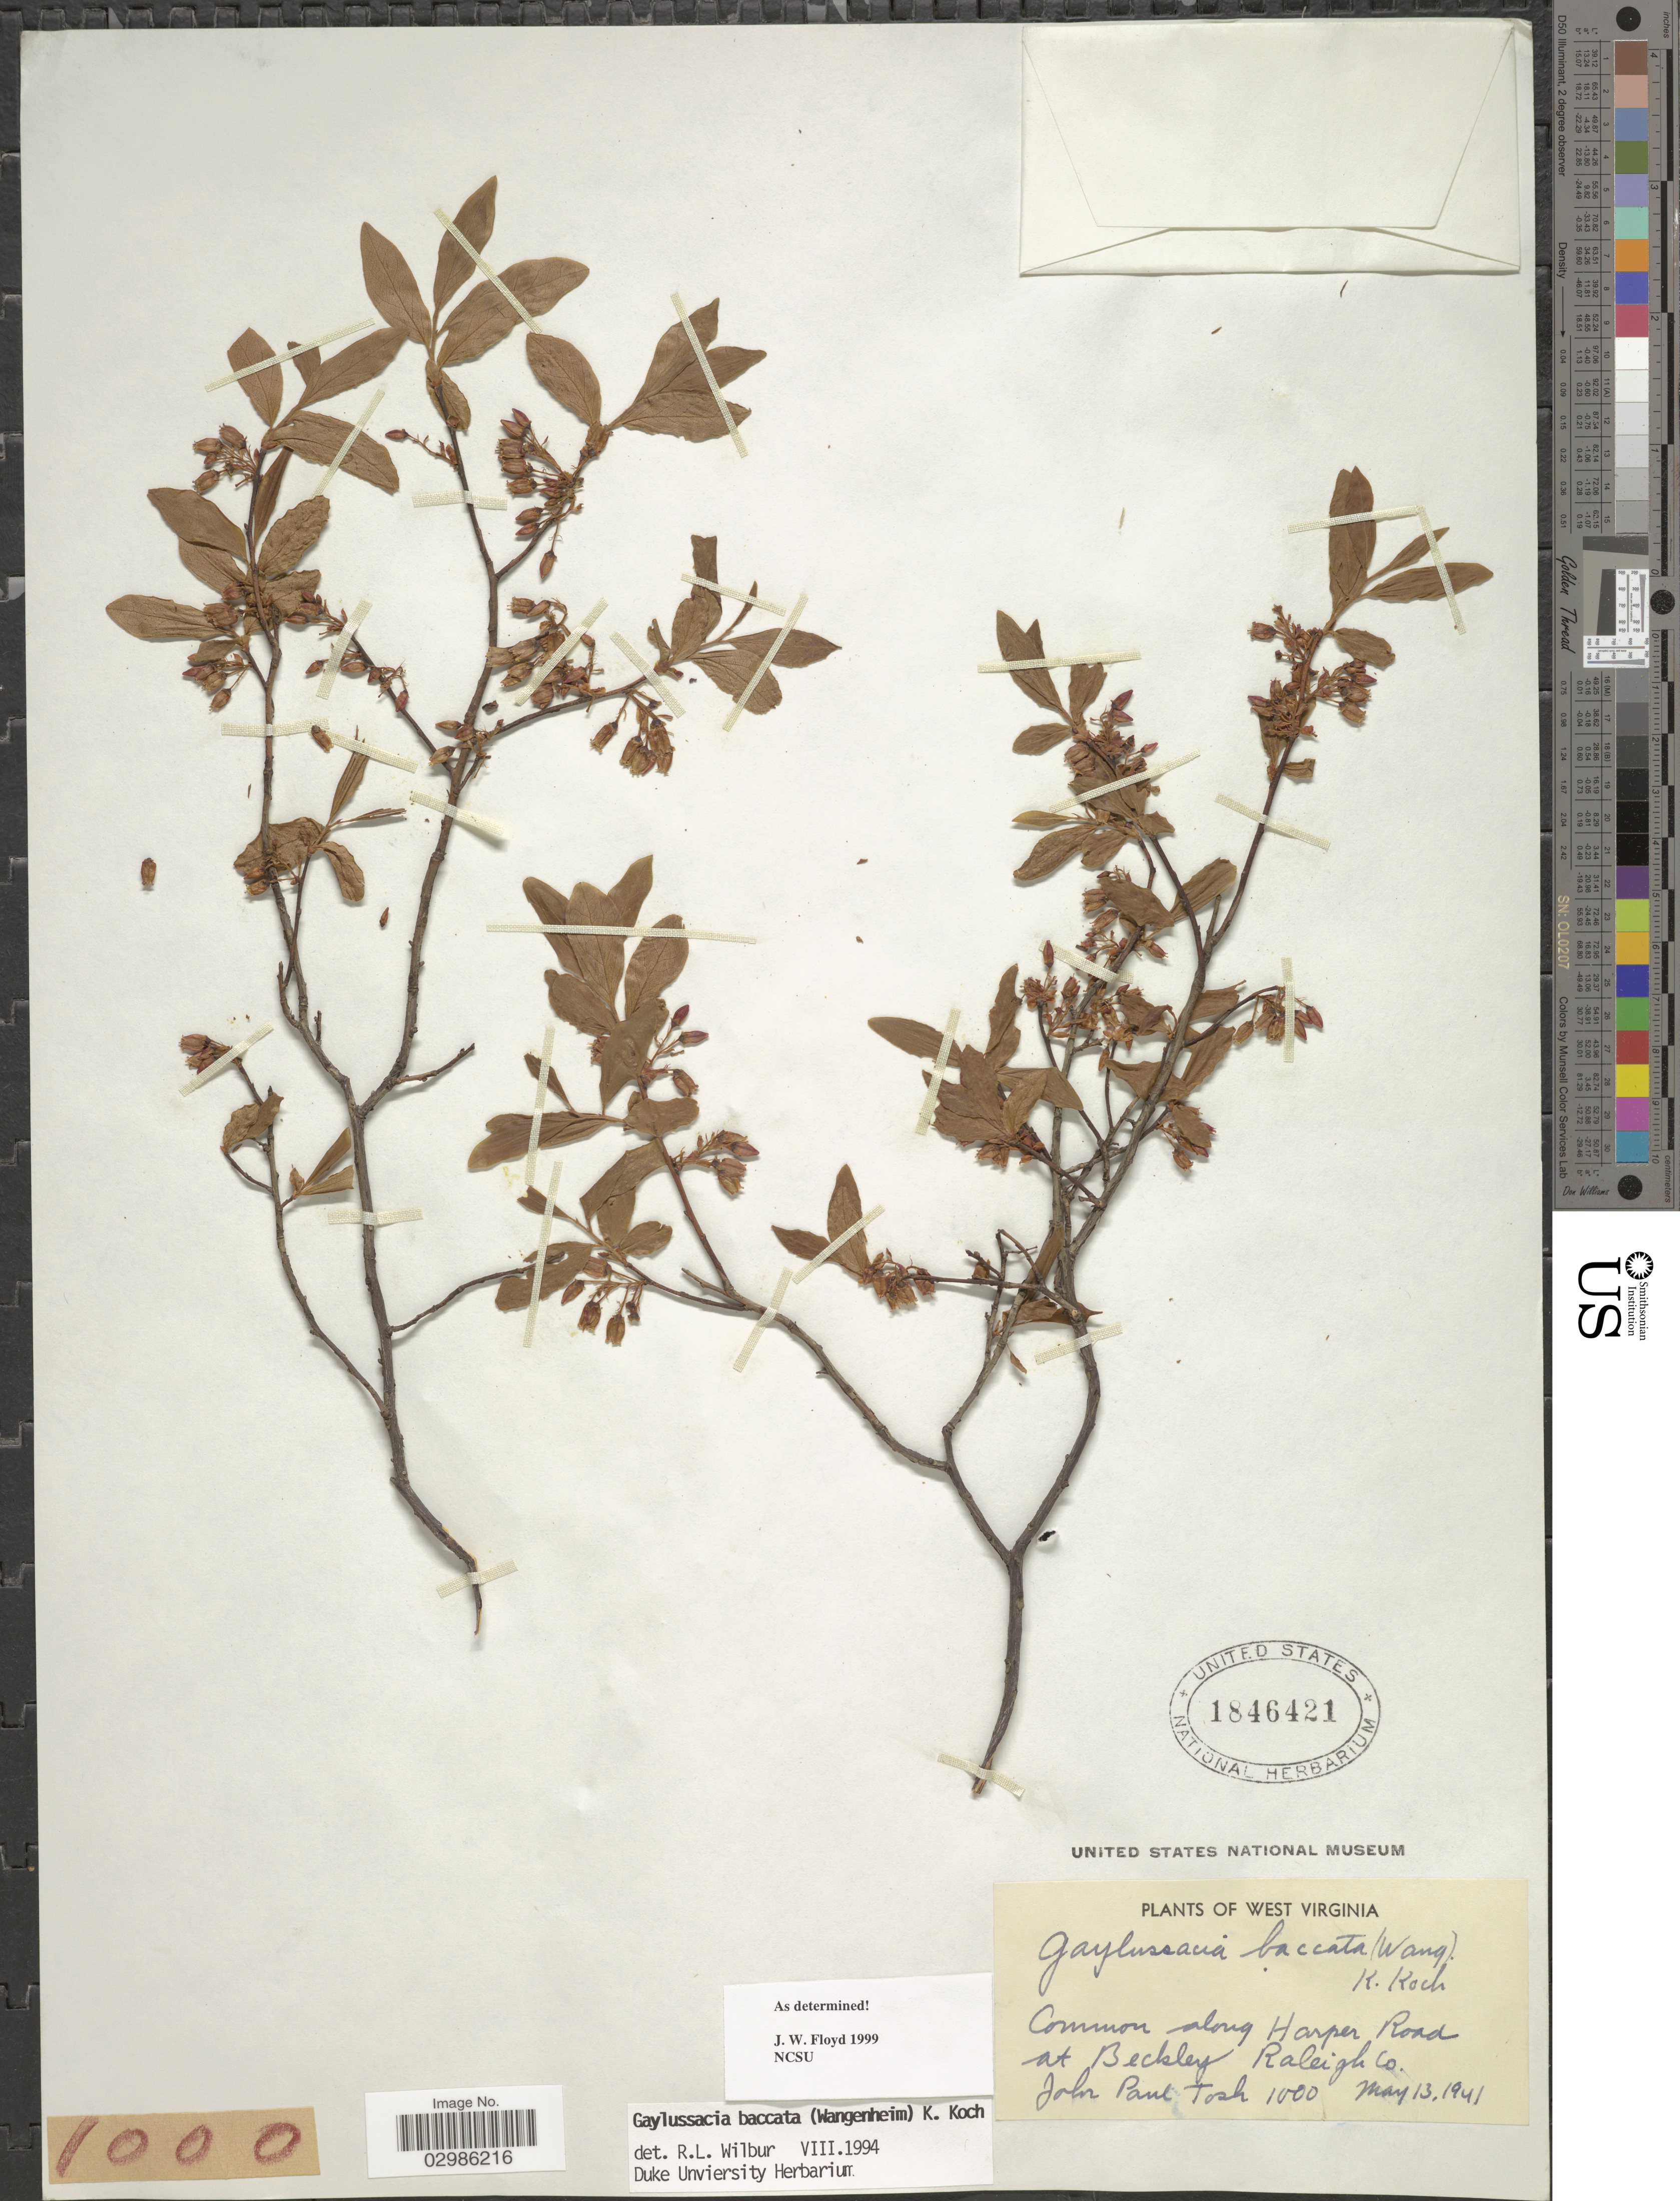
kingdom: Plantae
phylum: Tracheophyta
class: Magnoliopsida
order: Ericales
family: Ericaceae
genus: Gaylussacia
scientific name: Gaylussacia baccata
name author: (Wangenh.) K. Koch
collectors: J. Tosh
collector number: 1000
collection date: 1941-05-13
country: United States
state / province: West Virginia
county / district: Raleigh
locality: Common along Harper Road at Beckley Raleigh Co.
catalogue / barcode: US 1846421